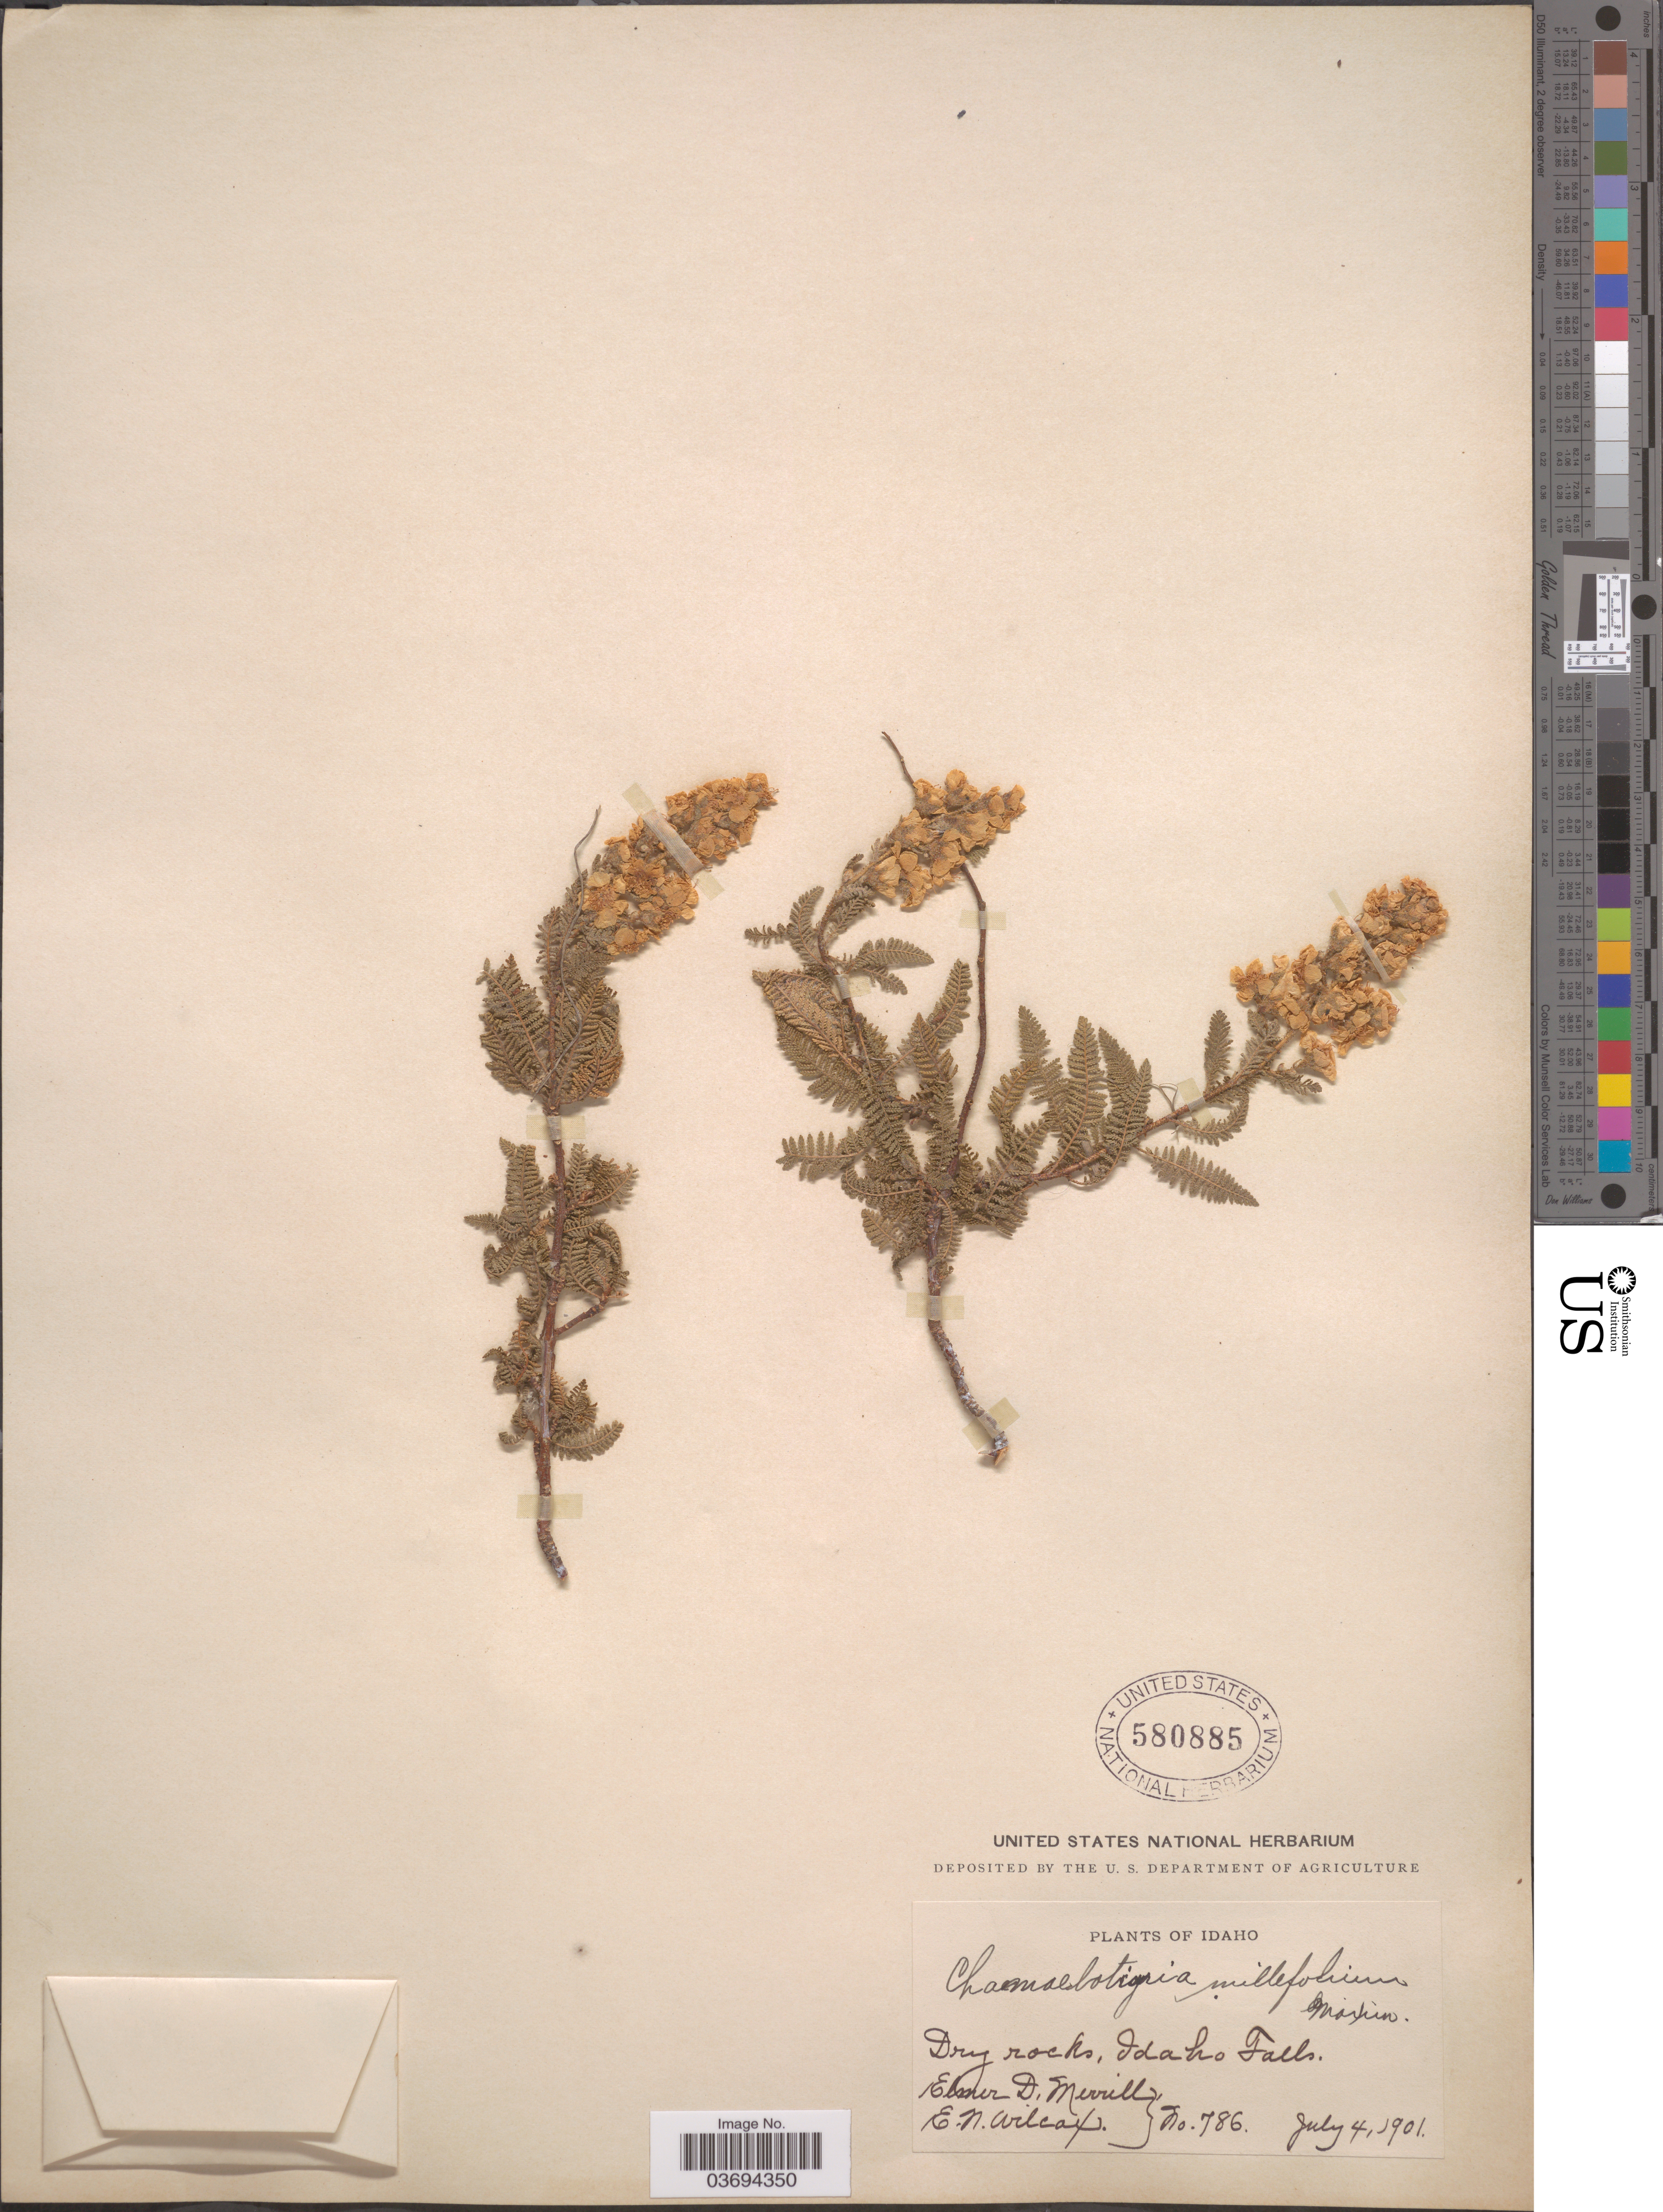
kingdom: Plantae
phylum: Tracheophyta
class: Magnoliopsida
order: Rosales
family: Rosaceae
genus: Chamaebatiaria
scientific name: Chamaebatiaria millefolium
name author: (Torr.) Maxim.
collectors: E. D. Merrill & E. Wilcox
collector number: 786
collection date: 1901-07-04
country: United States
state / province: Idaho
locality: Idaho Falls.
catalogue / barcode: US 580885